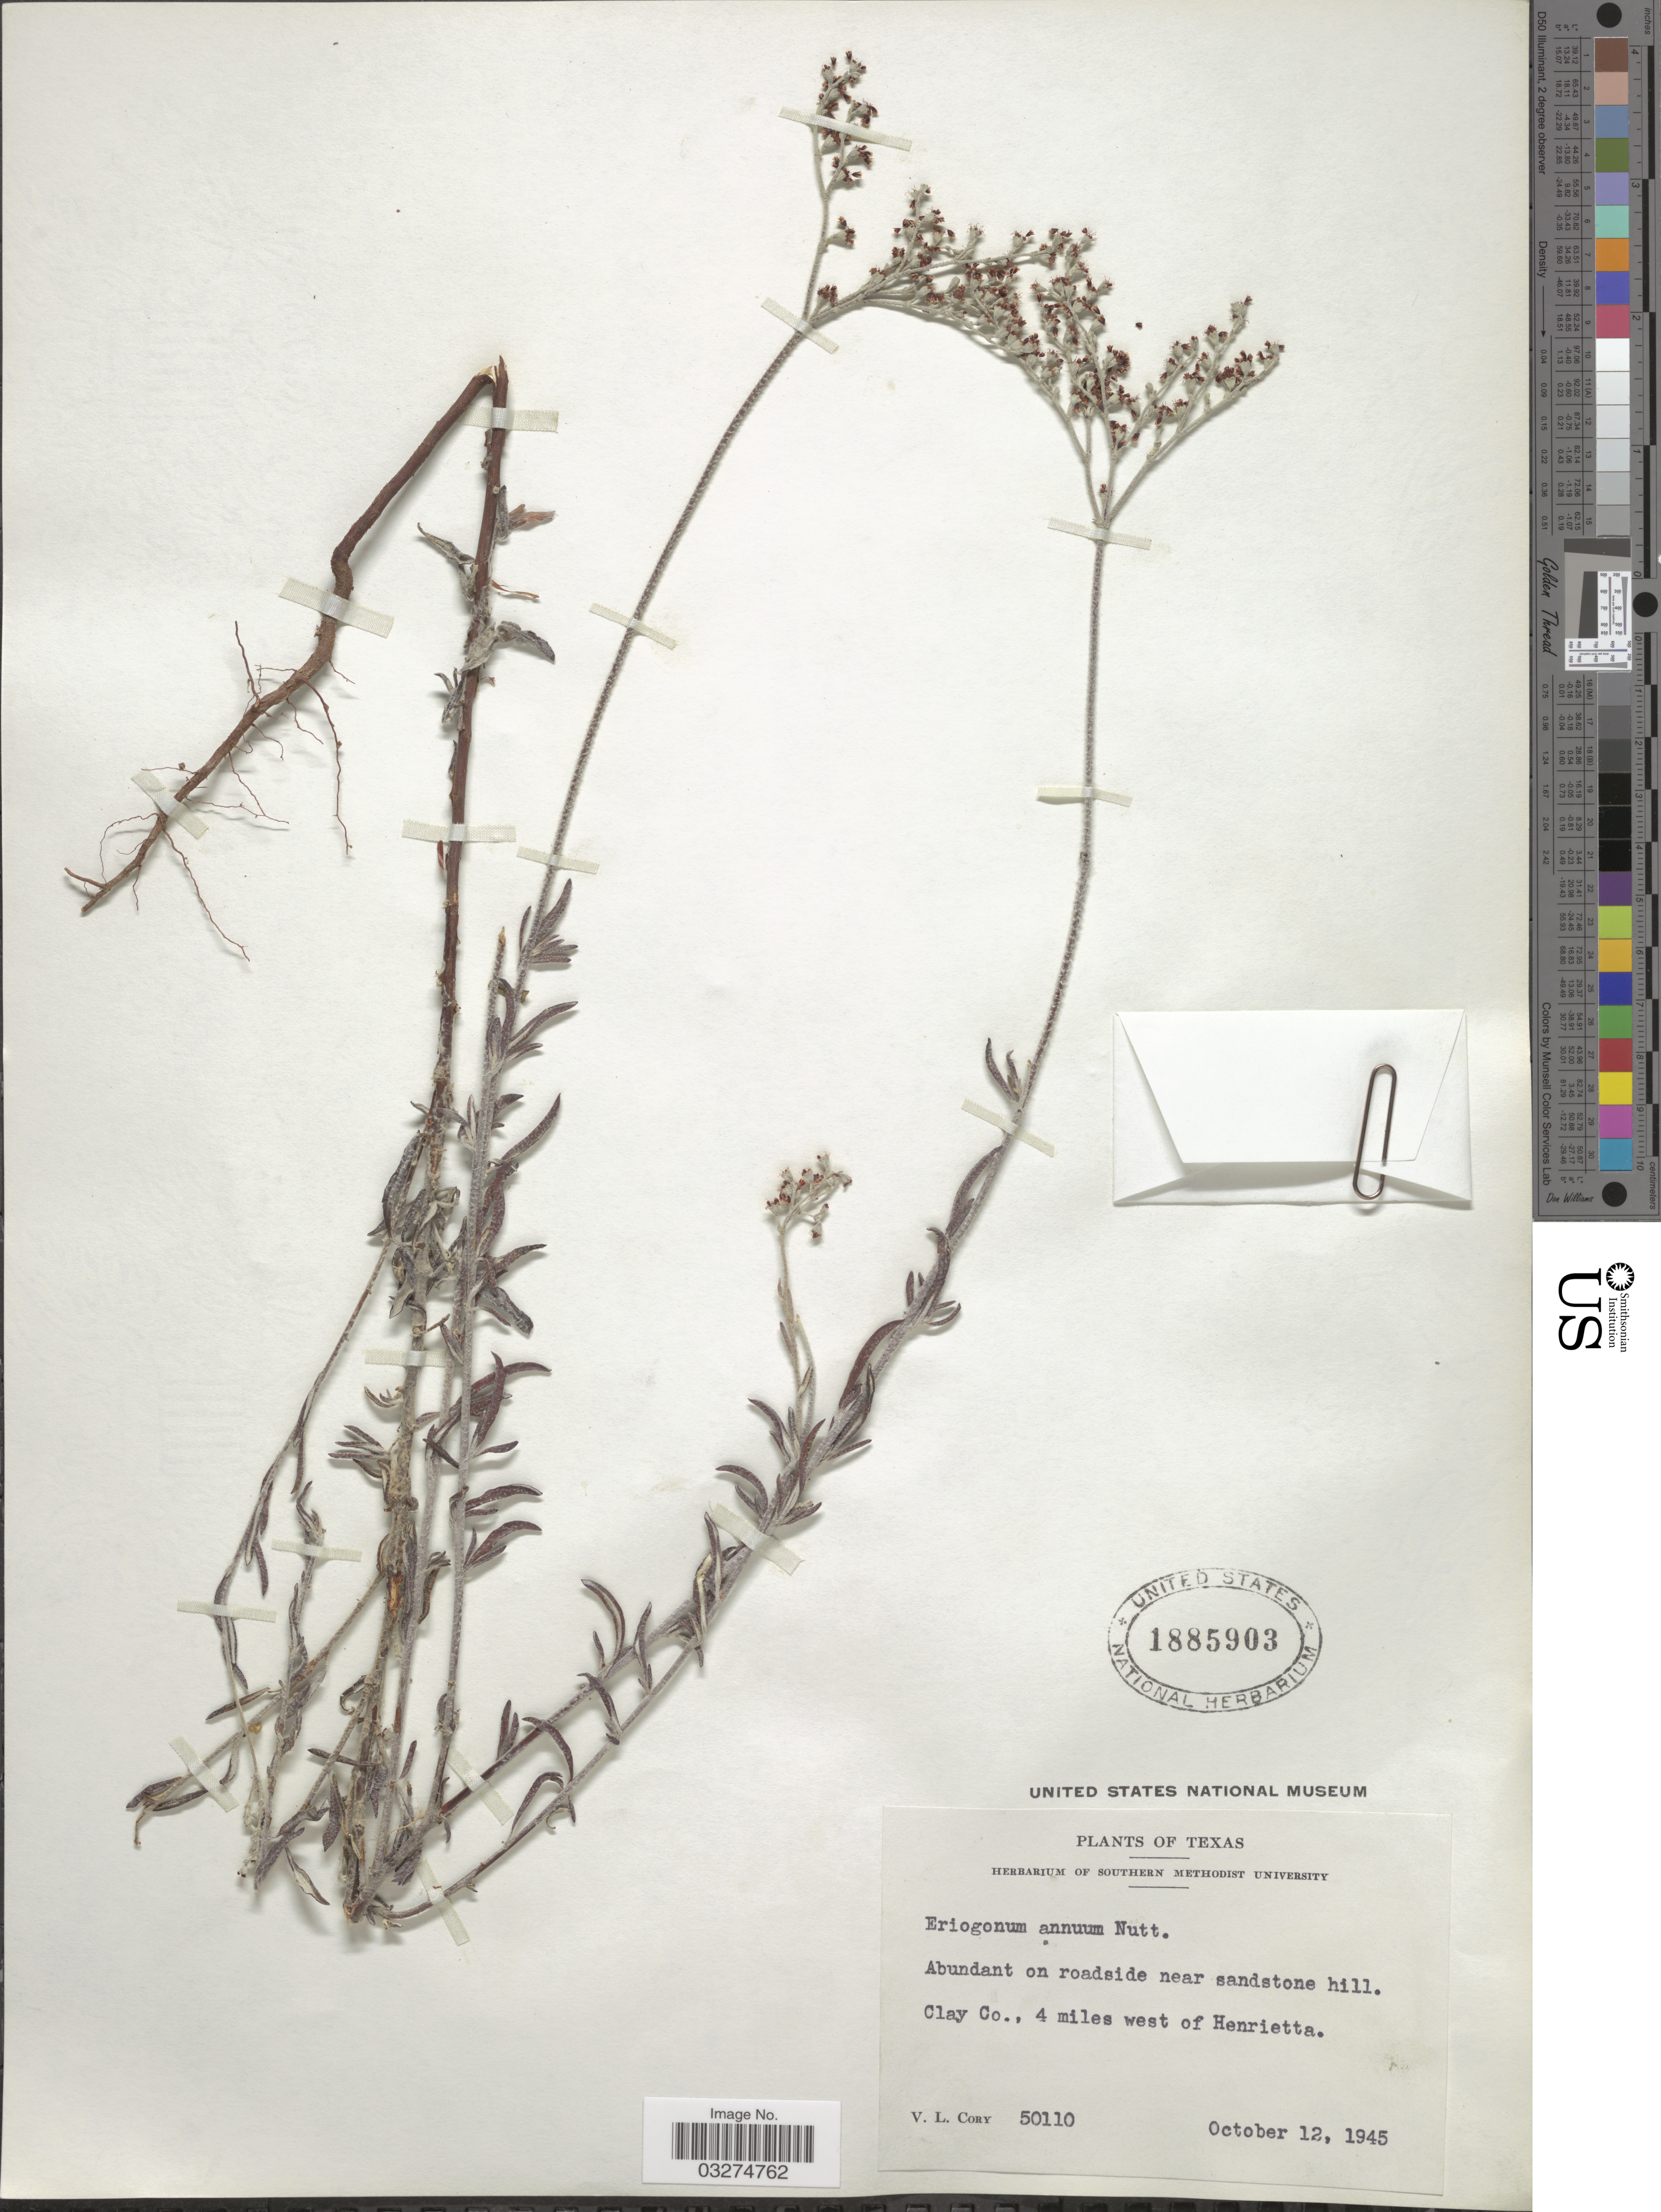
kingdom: Plantae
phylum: Tracheophyta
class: Magnoliopsida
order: Caryophyllales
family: Polygonaceae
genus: Eriogonum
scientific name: Eriogonum annuum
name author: Nutt.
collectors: V. Cory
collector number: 50110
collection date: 1945-10-12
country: United States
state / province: Texas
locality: Abundant on roadside near sandstone hill. Clay Co., 4 miles west of Henrietta.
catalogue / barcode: US 1885903